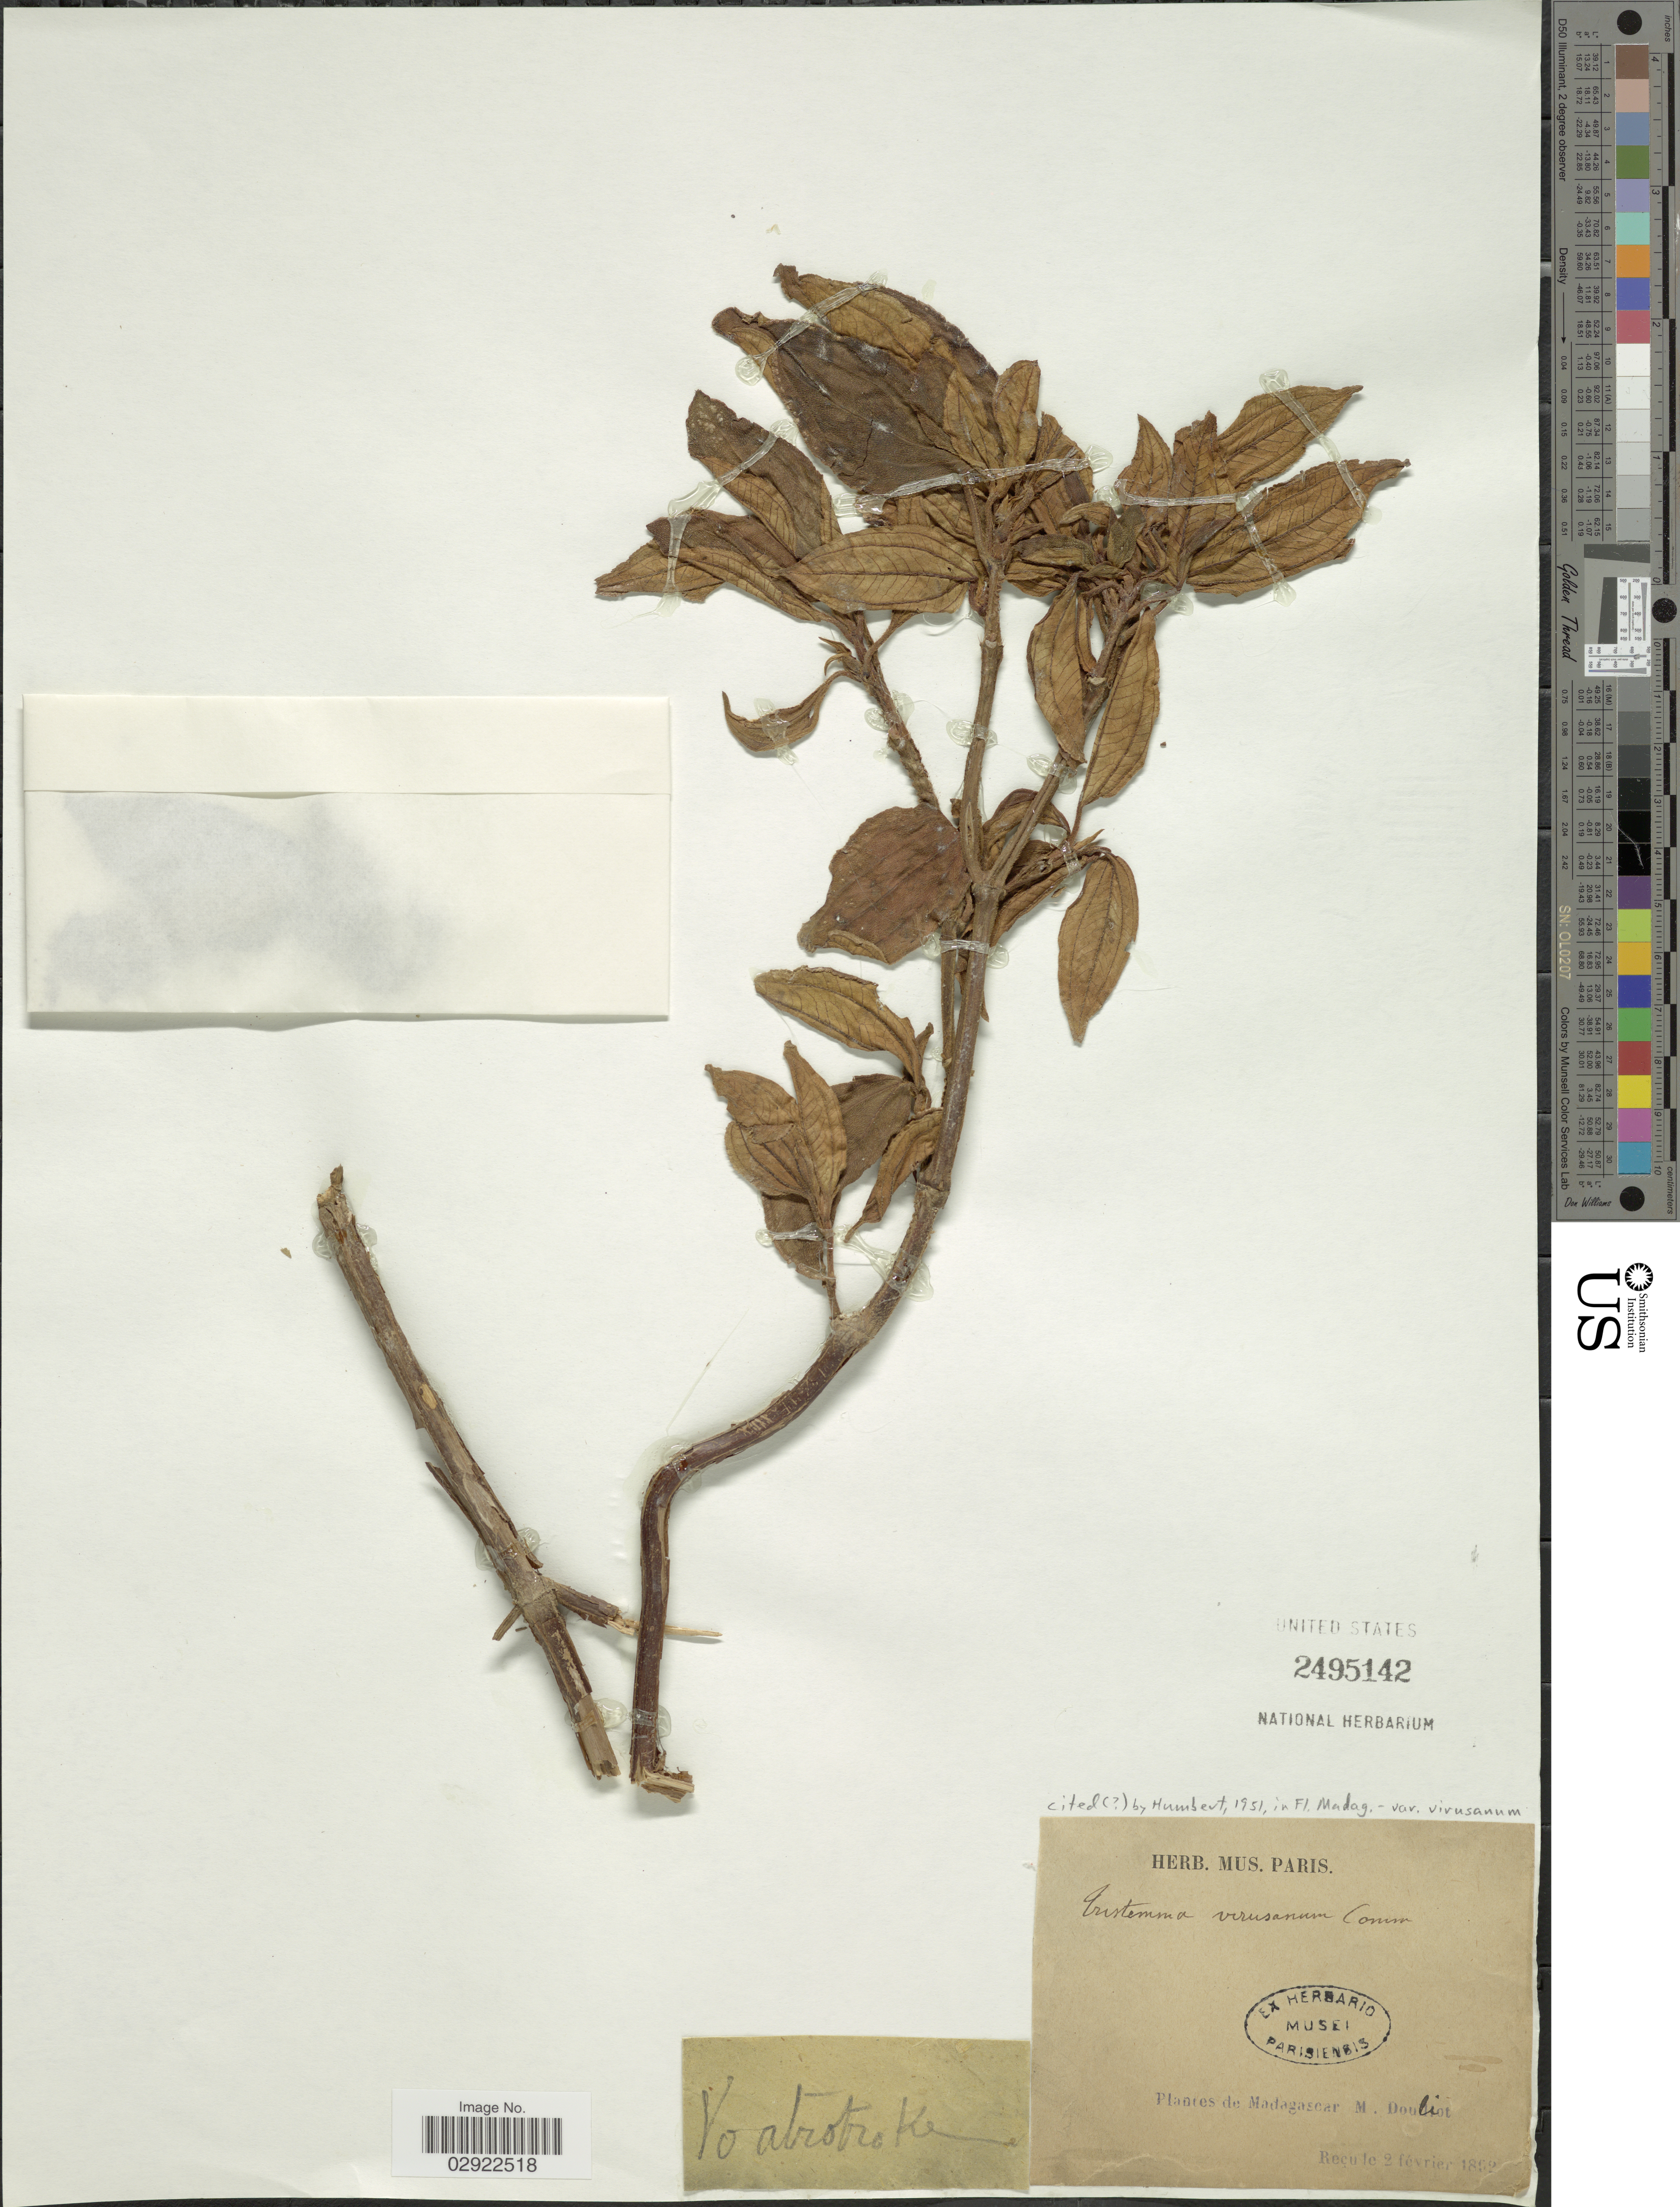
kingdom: Plantae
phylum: Tracheophyta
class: Magnoliopsida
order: Myrtales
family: Melastomataceae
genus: Tristemma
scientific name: Tristemma mauritianum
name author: J.F. Gmel.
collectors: M. Douliot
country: Madagascar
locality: Voatrotroke [unsure placement] [interpreted].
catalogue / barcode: US 2495142